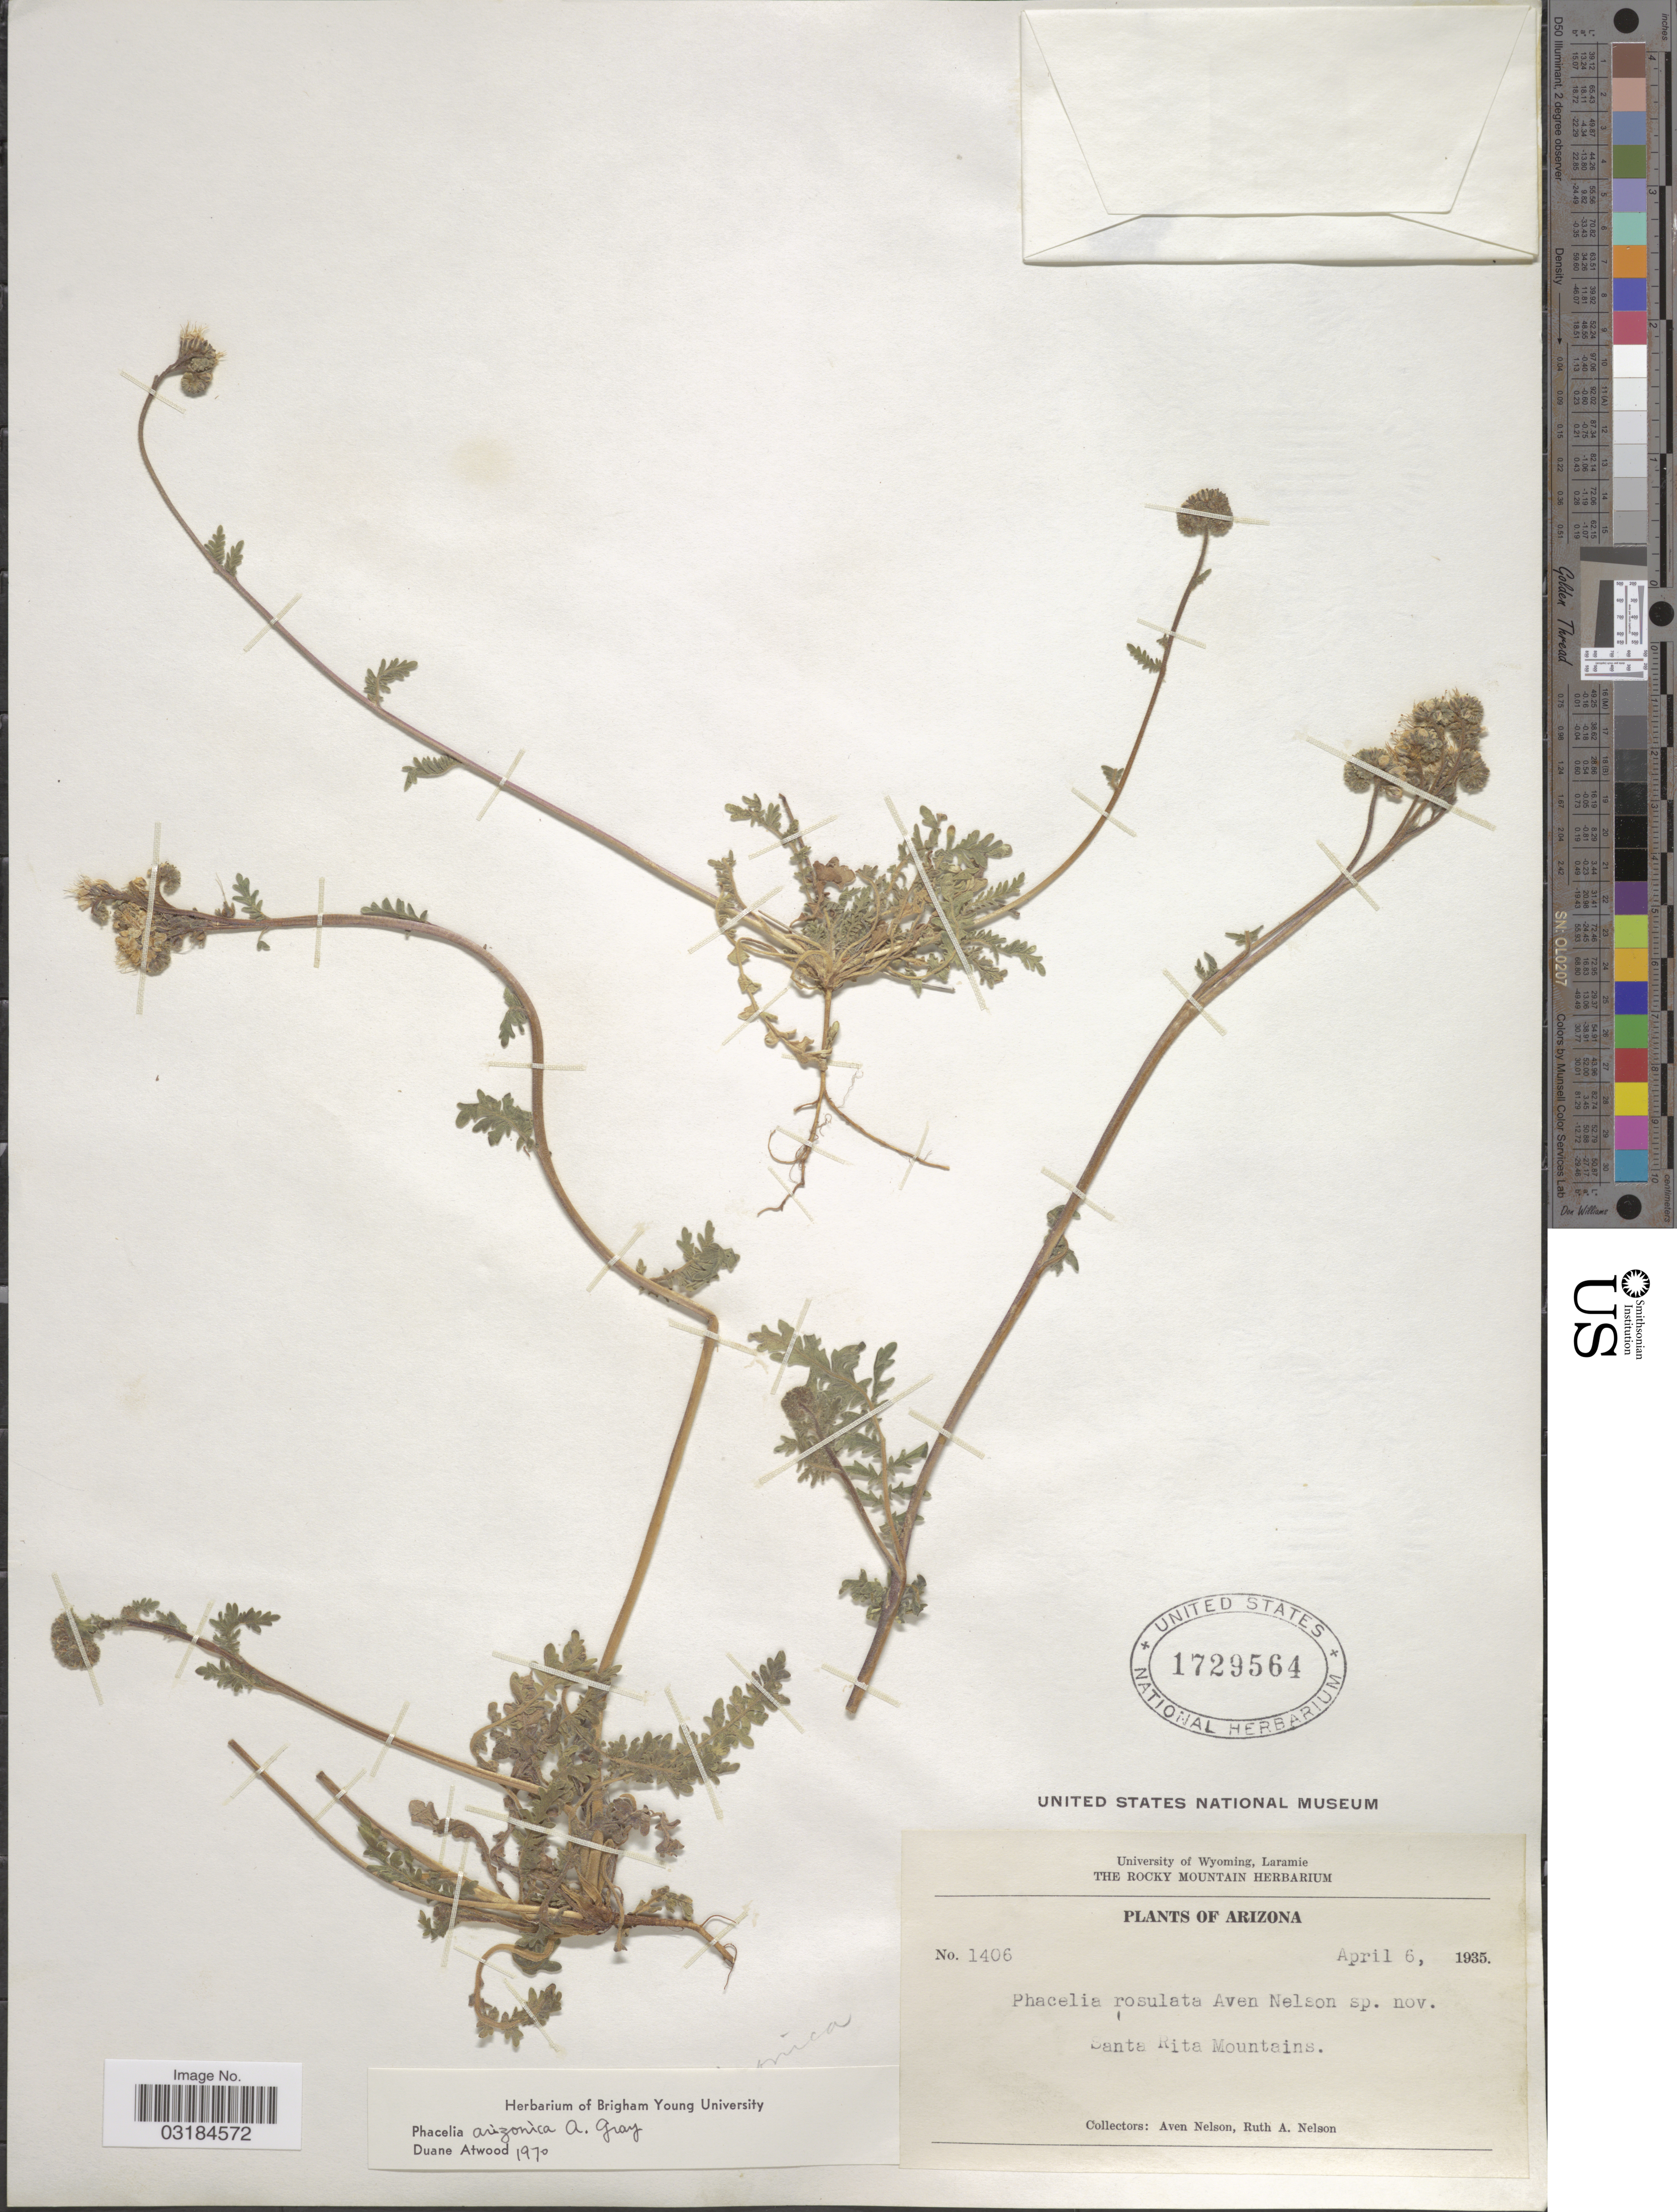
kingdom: Plantae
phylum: Tracheophyta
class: Magnoliopsida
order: Boraginales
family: Hydrophyllaceae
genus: Phacelia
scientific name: Phacelia arizonica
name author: A. Gray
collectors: A. Nelson & R. A. Nelson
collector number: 1406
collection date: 1935-04-06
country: United States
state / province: Arizona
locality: Santa Rita Mountains.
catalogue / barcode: US 1729564